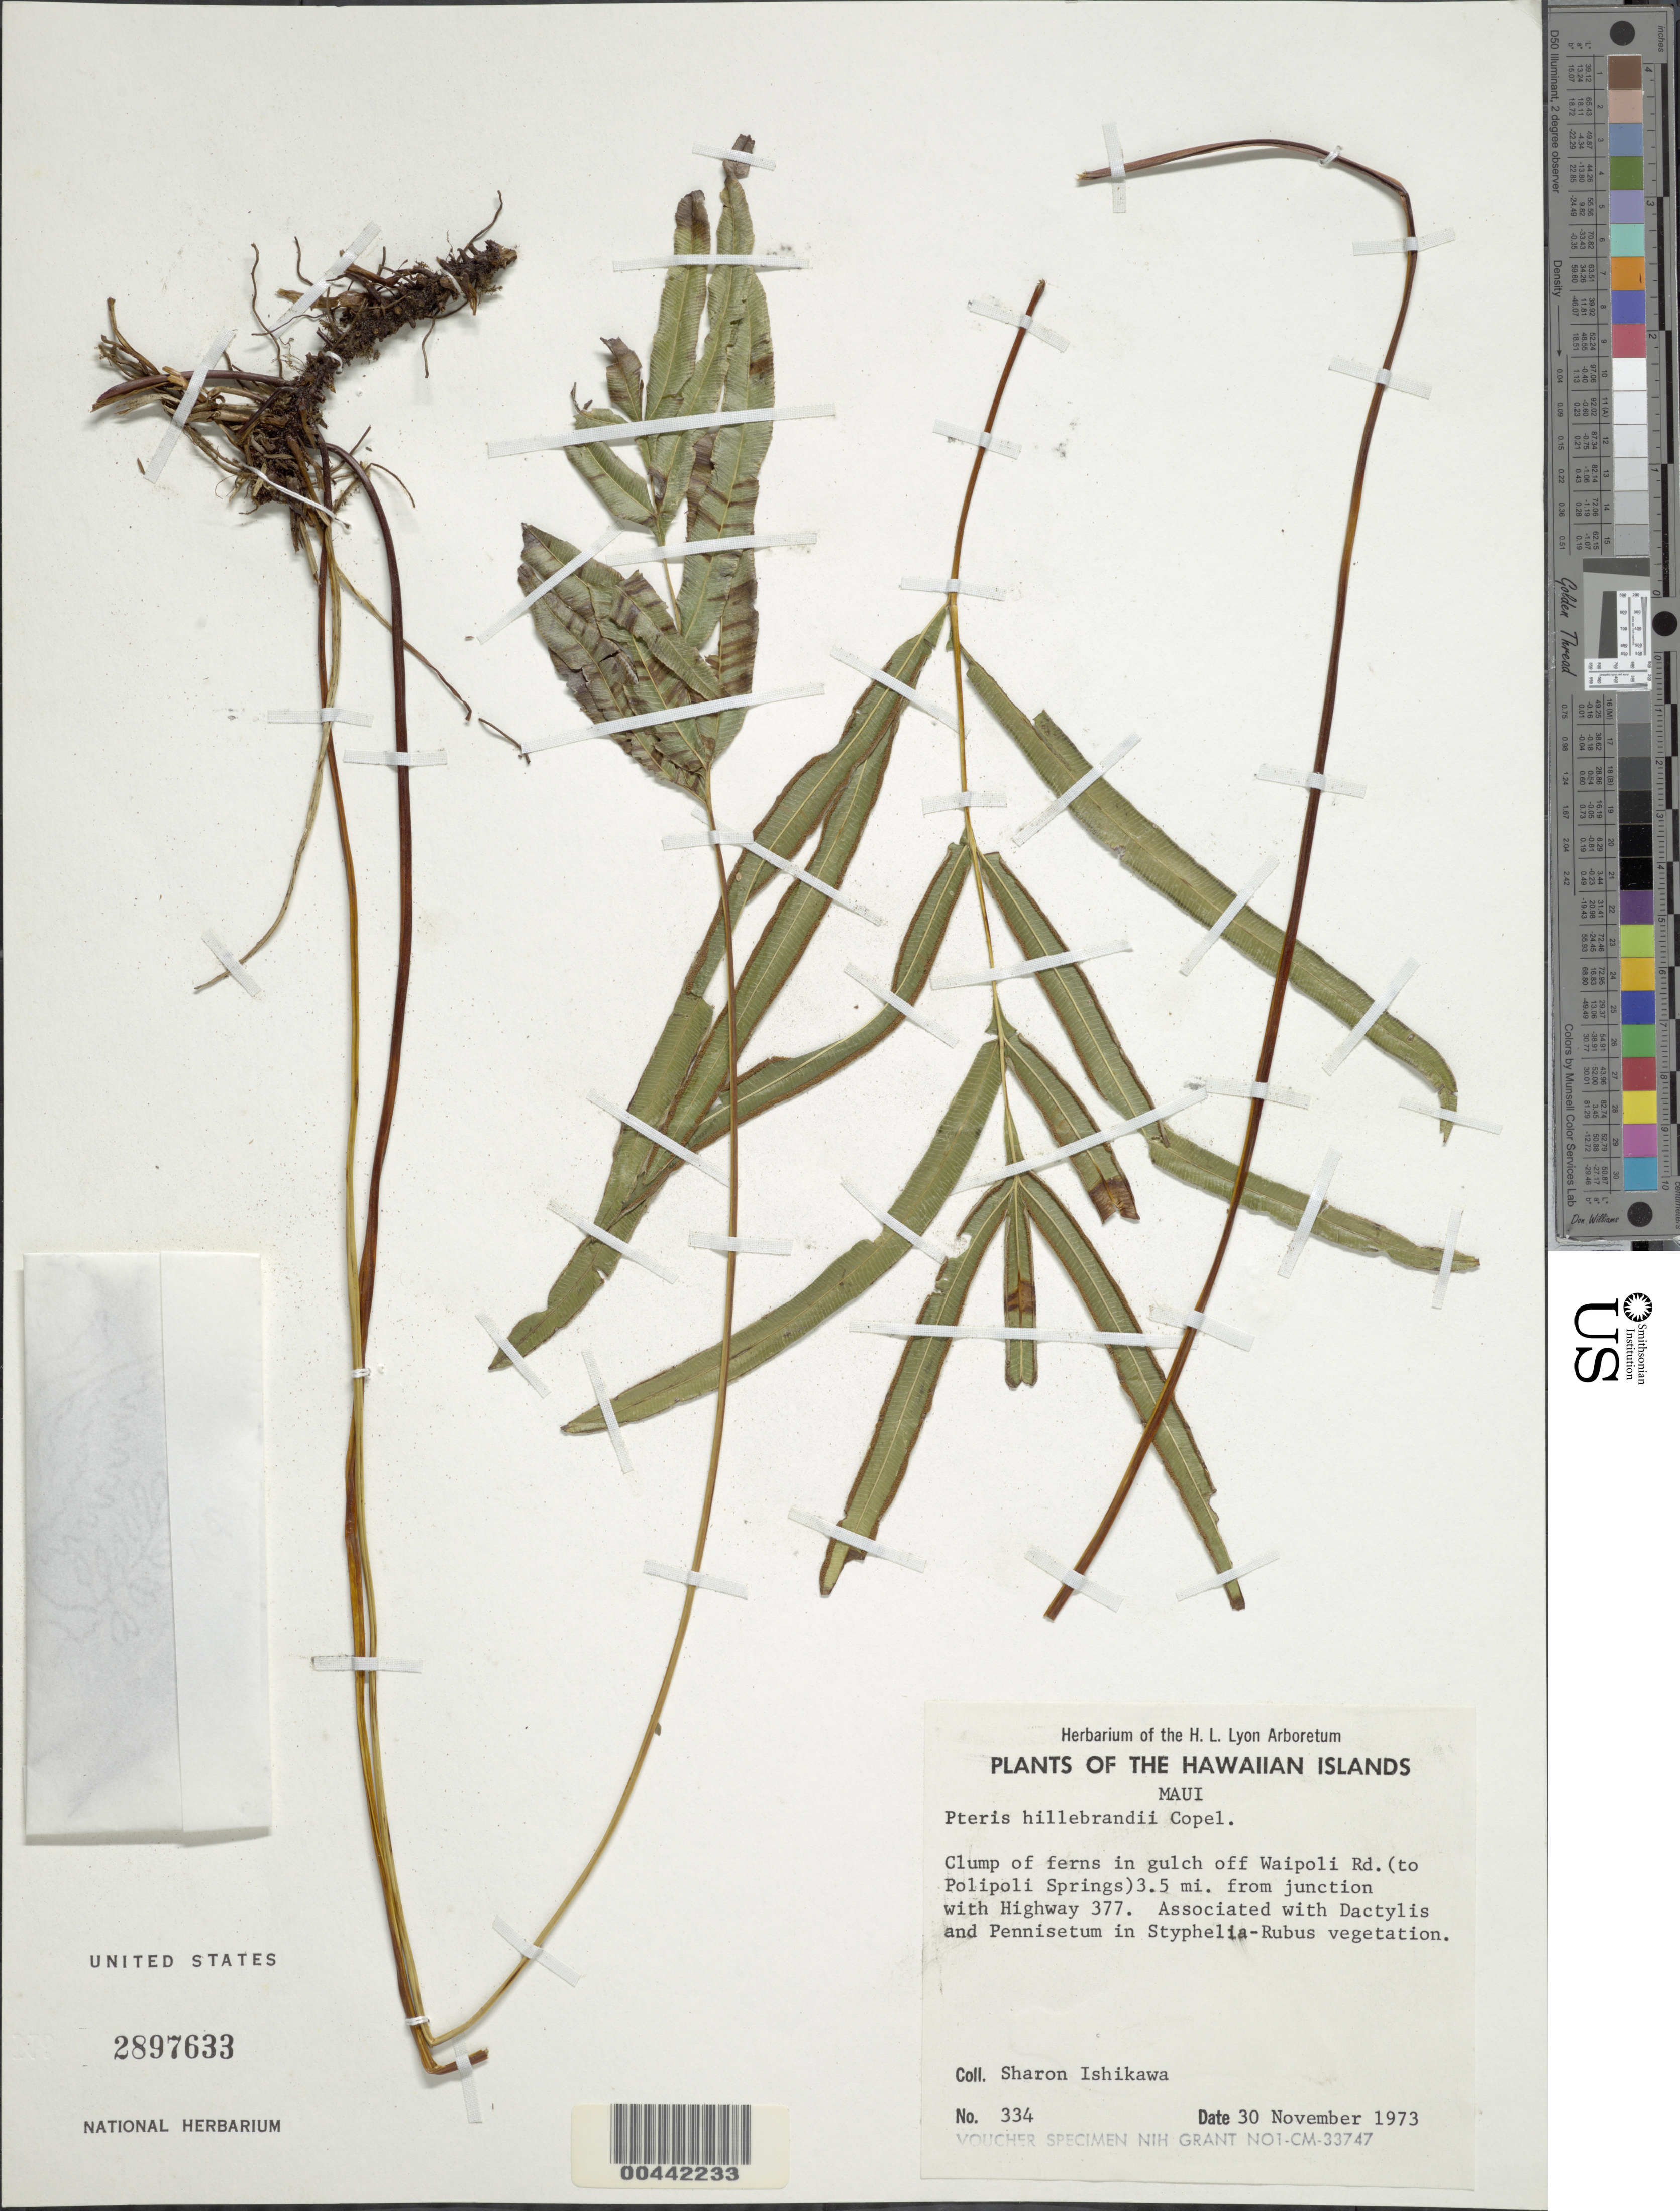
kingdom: Plantae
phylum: Tracheophyta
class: Polypodiopsida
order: Polypodiales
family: Pteridaceae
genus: Pteris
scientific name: Pteris x hillebrandii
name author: Copel.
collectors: S. S. Ishikawa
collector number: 334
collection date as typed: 30 Nov 1973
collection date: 1973-11-30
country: United States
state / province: Hawaii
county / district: Maui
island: Maui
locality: In gulch off Waipoli Rd. (to Polipoli Springs) 3.5 mi from junction with Hwy. 377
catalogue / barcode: US 2897633